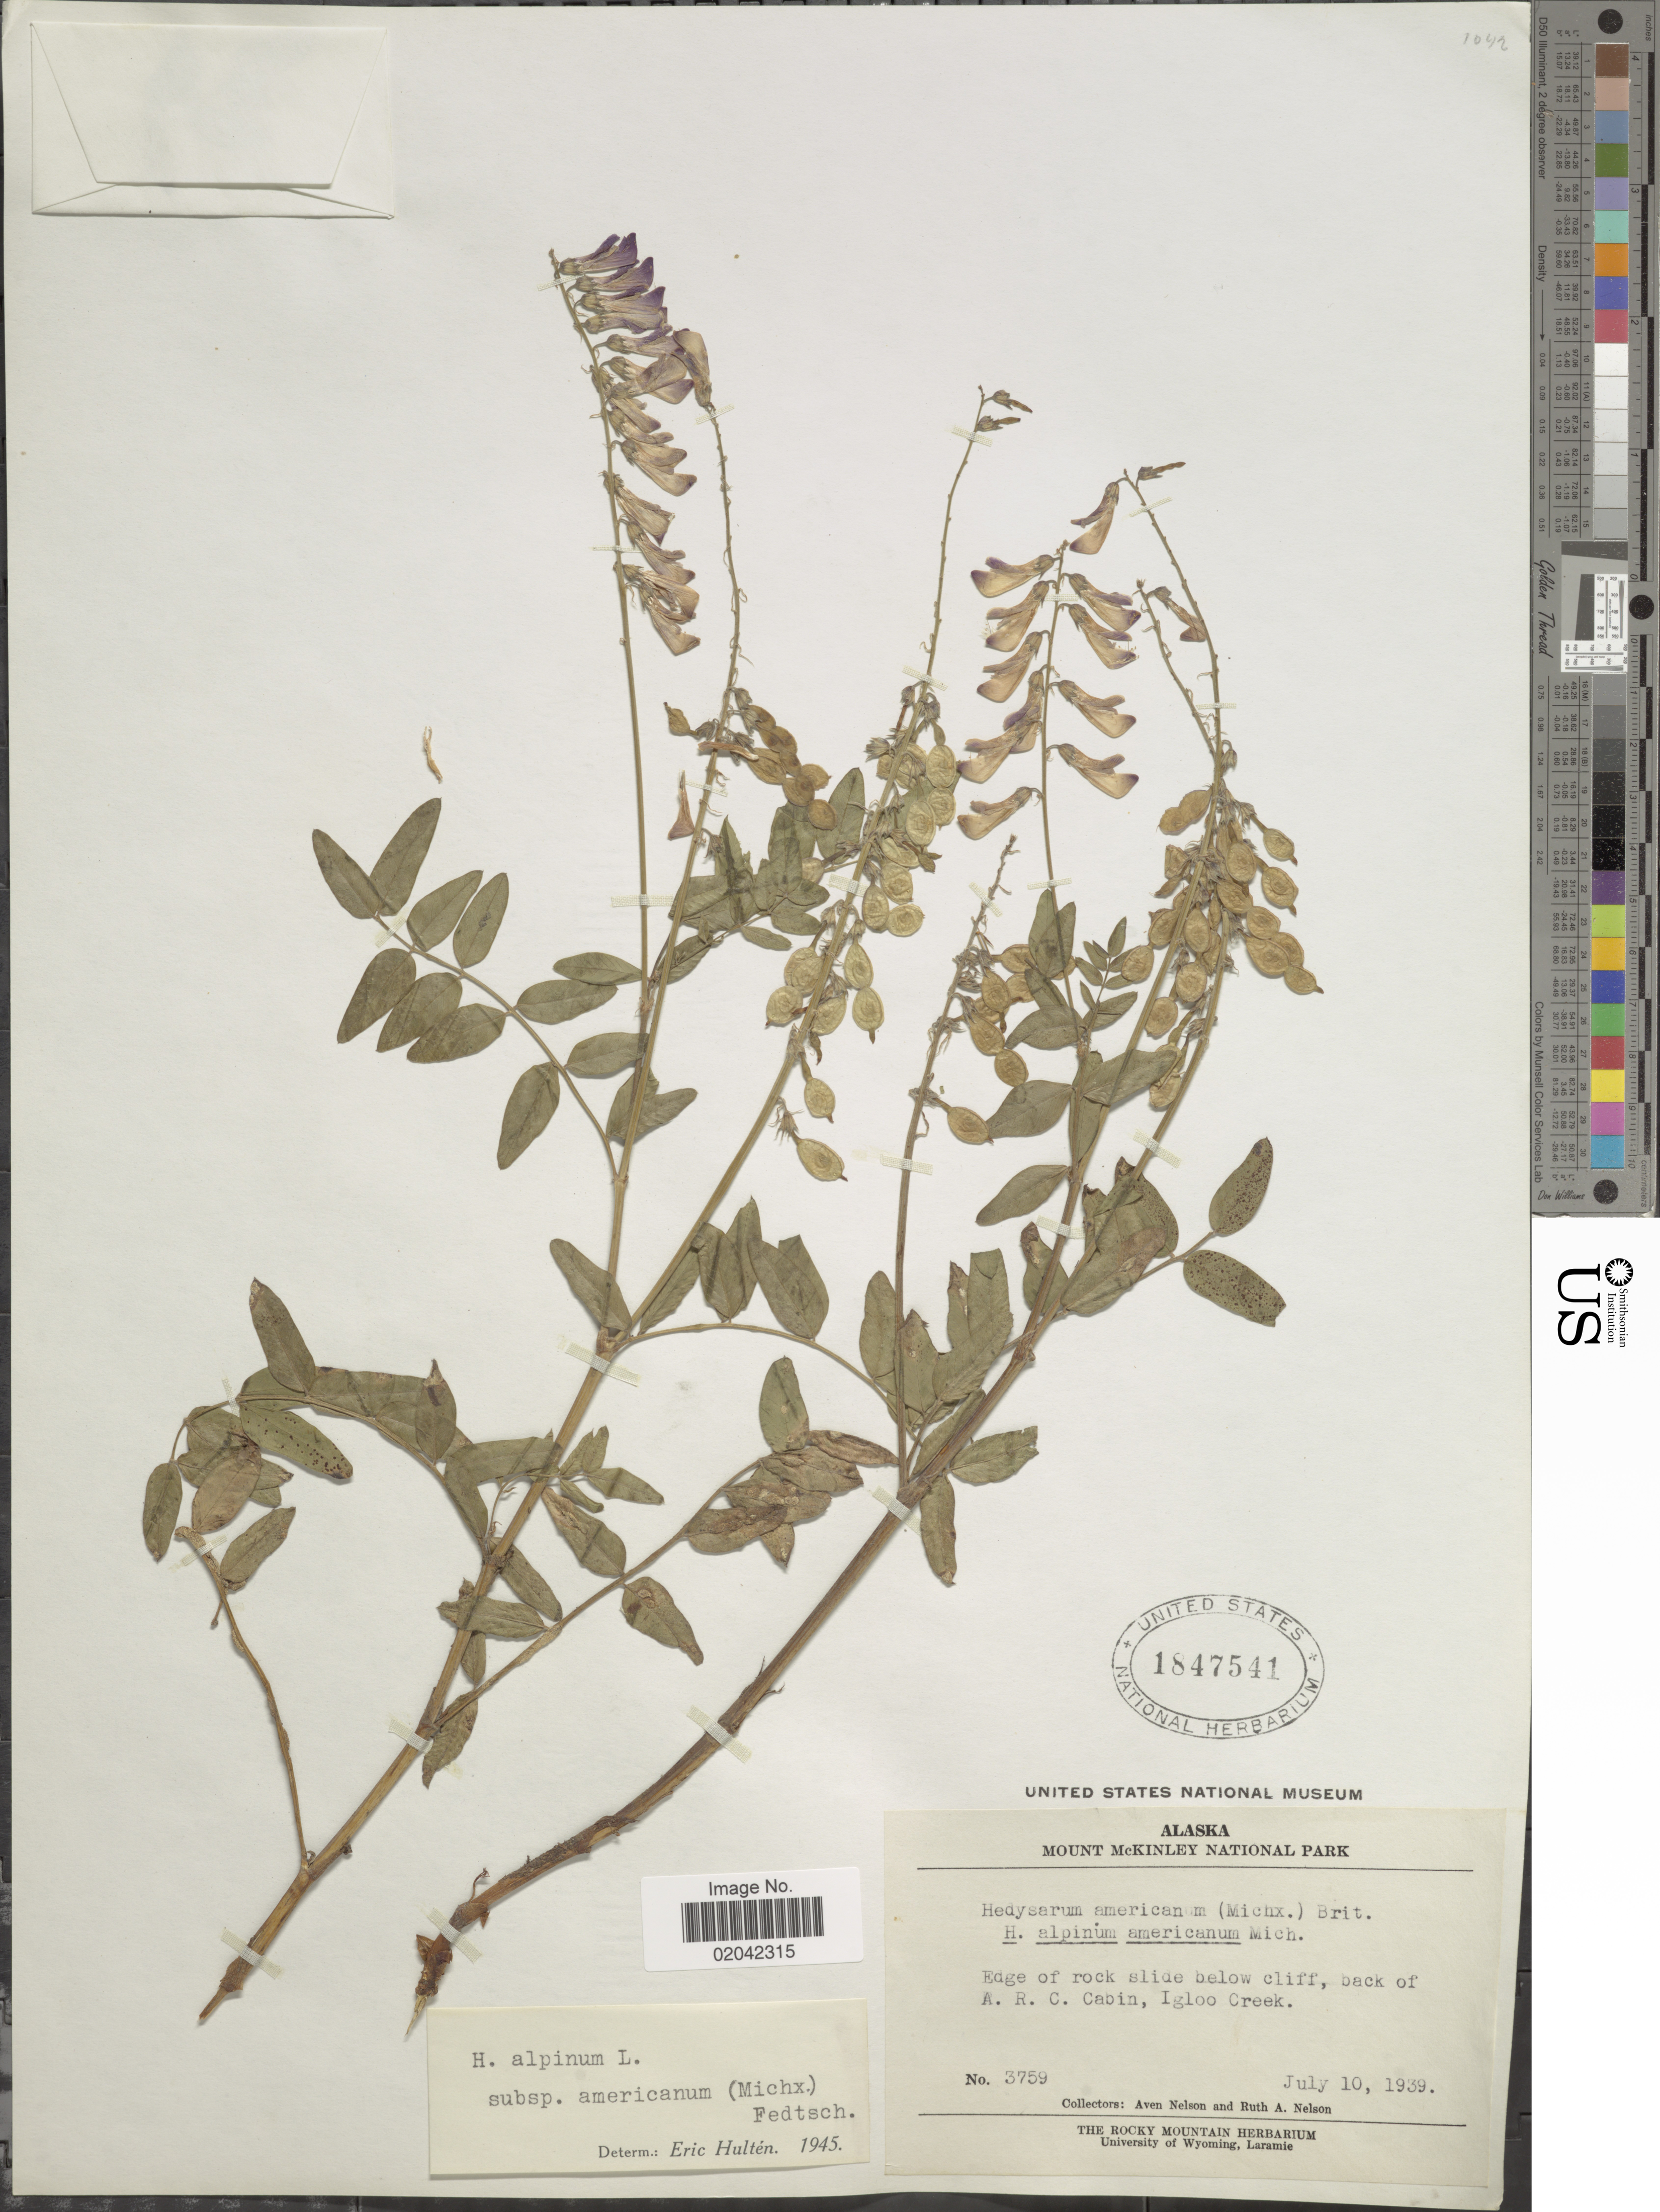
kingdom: Plantae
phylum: Tracheophyta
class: Magnoliopsida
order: Fabales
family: Fabaceae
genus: Hedysarum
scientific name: Hedysarum alpinum var. americanum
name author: Michx. ex Pursh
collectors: A. Nelson & R. A. Nelson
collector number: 3759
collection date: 1939-07-10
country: United States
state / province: Alaska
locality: Mount McKinley National Park, back of A.R.C. Cabin, Igloo Creek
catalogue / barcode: US 1847541